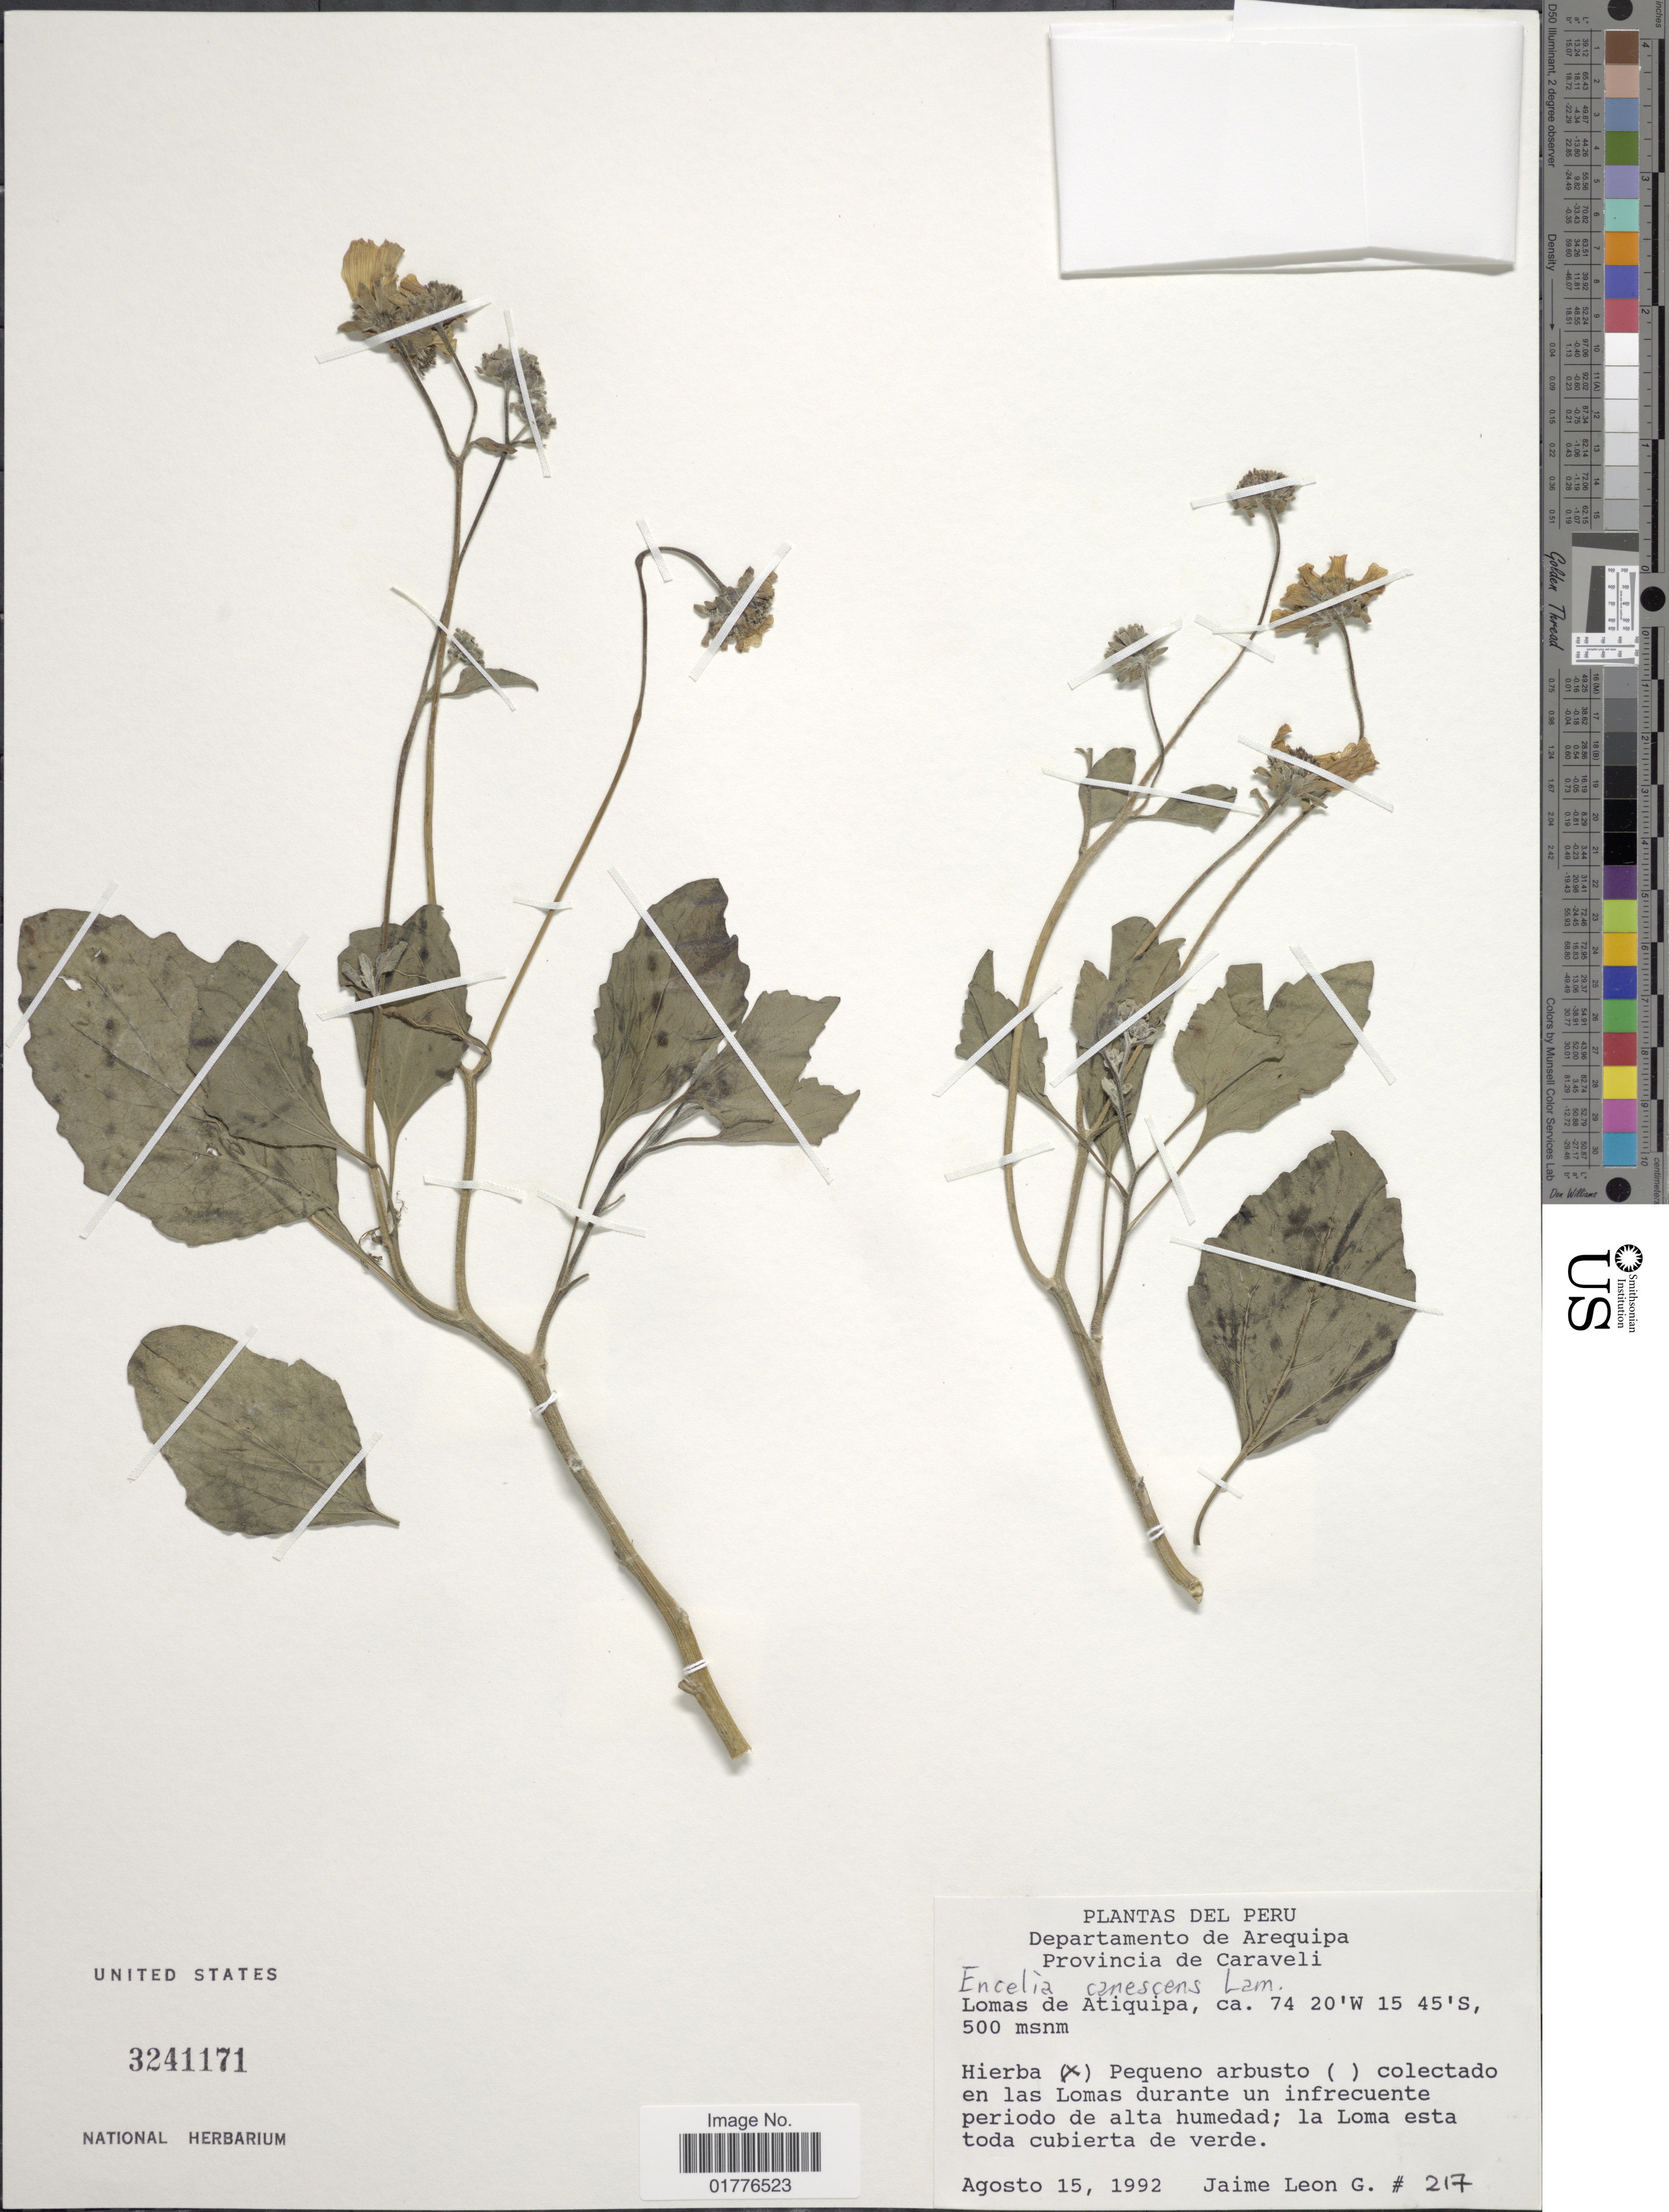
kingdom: Plantae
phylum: Tracheophyta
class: Magnoliopsida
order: Asterales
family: Asteraceae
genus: Encelia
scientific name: Encelia canescens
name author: Lam.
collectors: J. Leon G.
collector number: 217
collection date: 1992-08-15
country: Peru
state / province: Arequipa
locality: Provincia de Caraveli. Lomas de Atiquipa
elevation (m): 500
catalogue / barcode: US 3241171